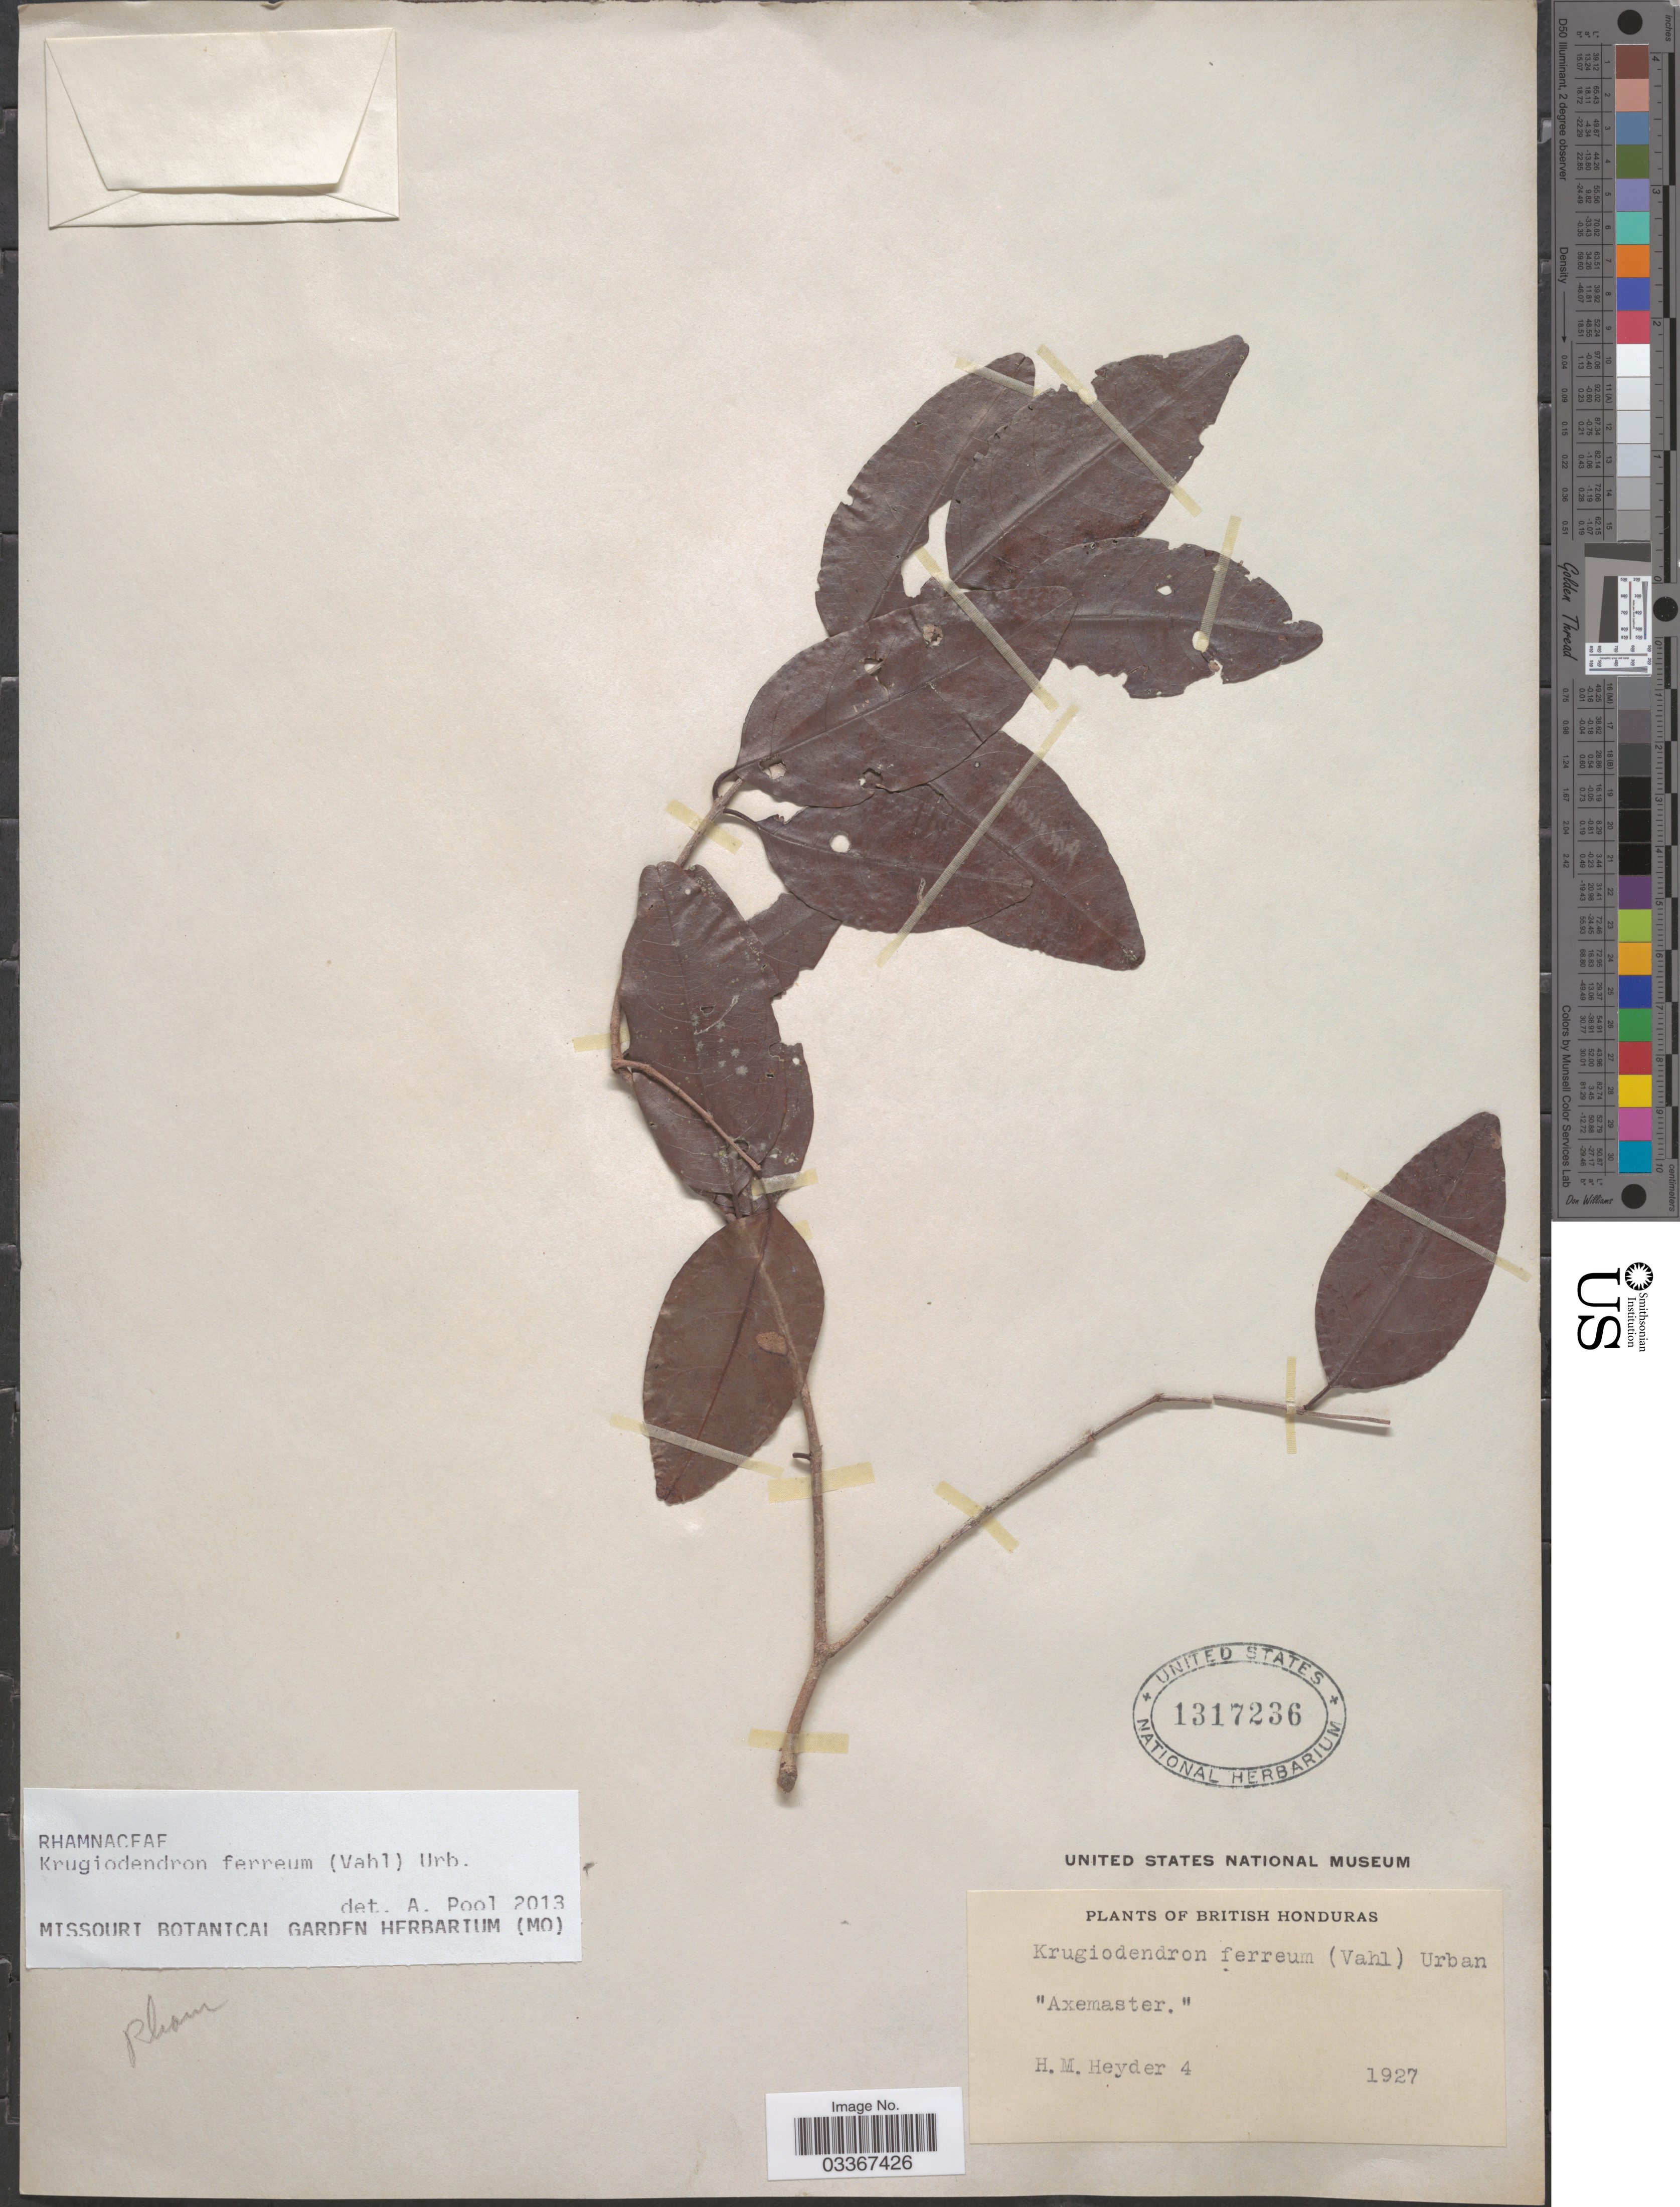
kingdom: Plantae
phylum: Tracheophyta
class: Magnoliopsida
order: Rosales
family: Rhamnaceae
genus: Krugiodendron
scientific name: Krugiodendron ferreum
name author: (Vahl) Urb.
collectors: H. Heyder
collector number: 4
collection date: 1927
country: Belize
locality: British Honduras.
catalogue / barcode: US 1317236